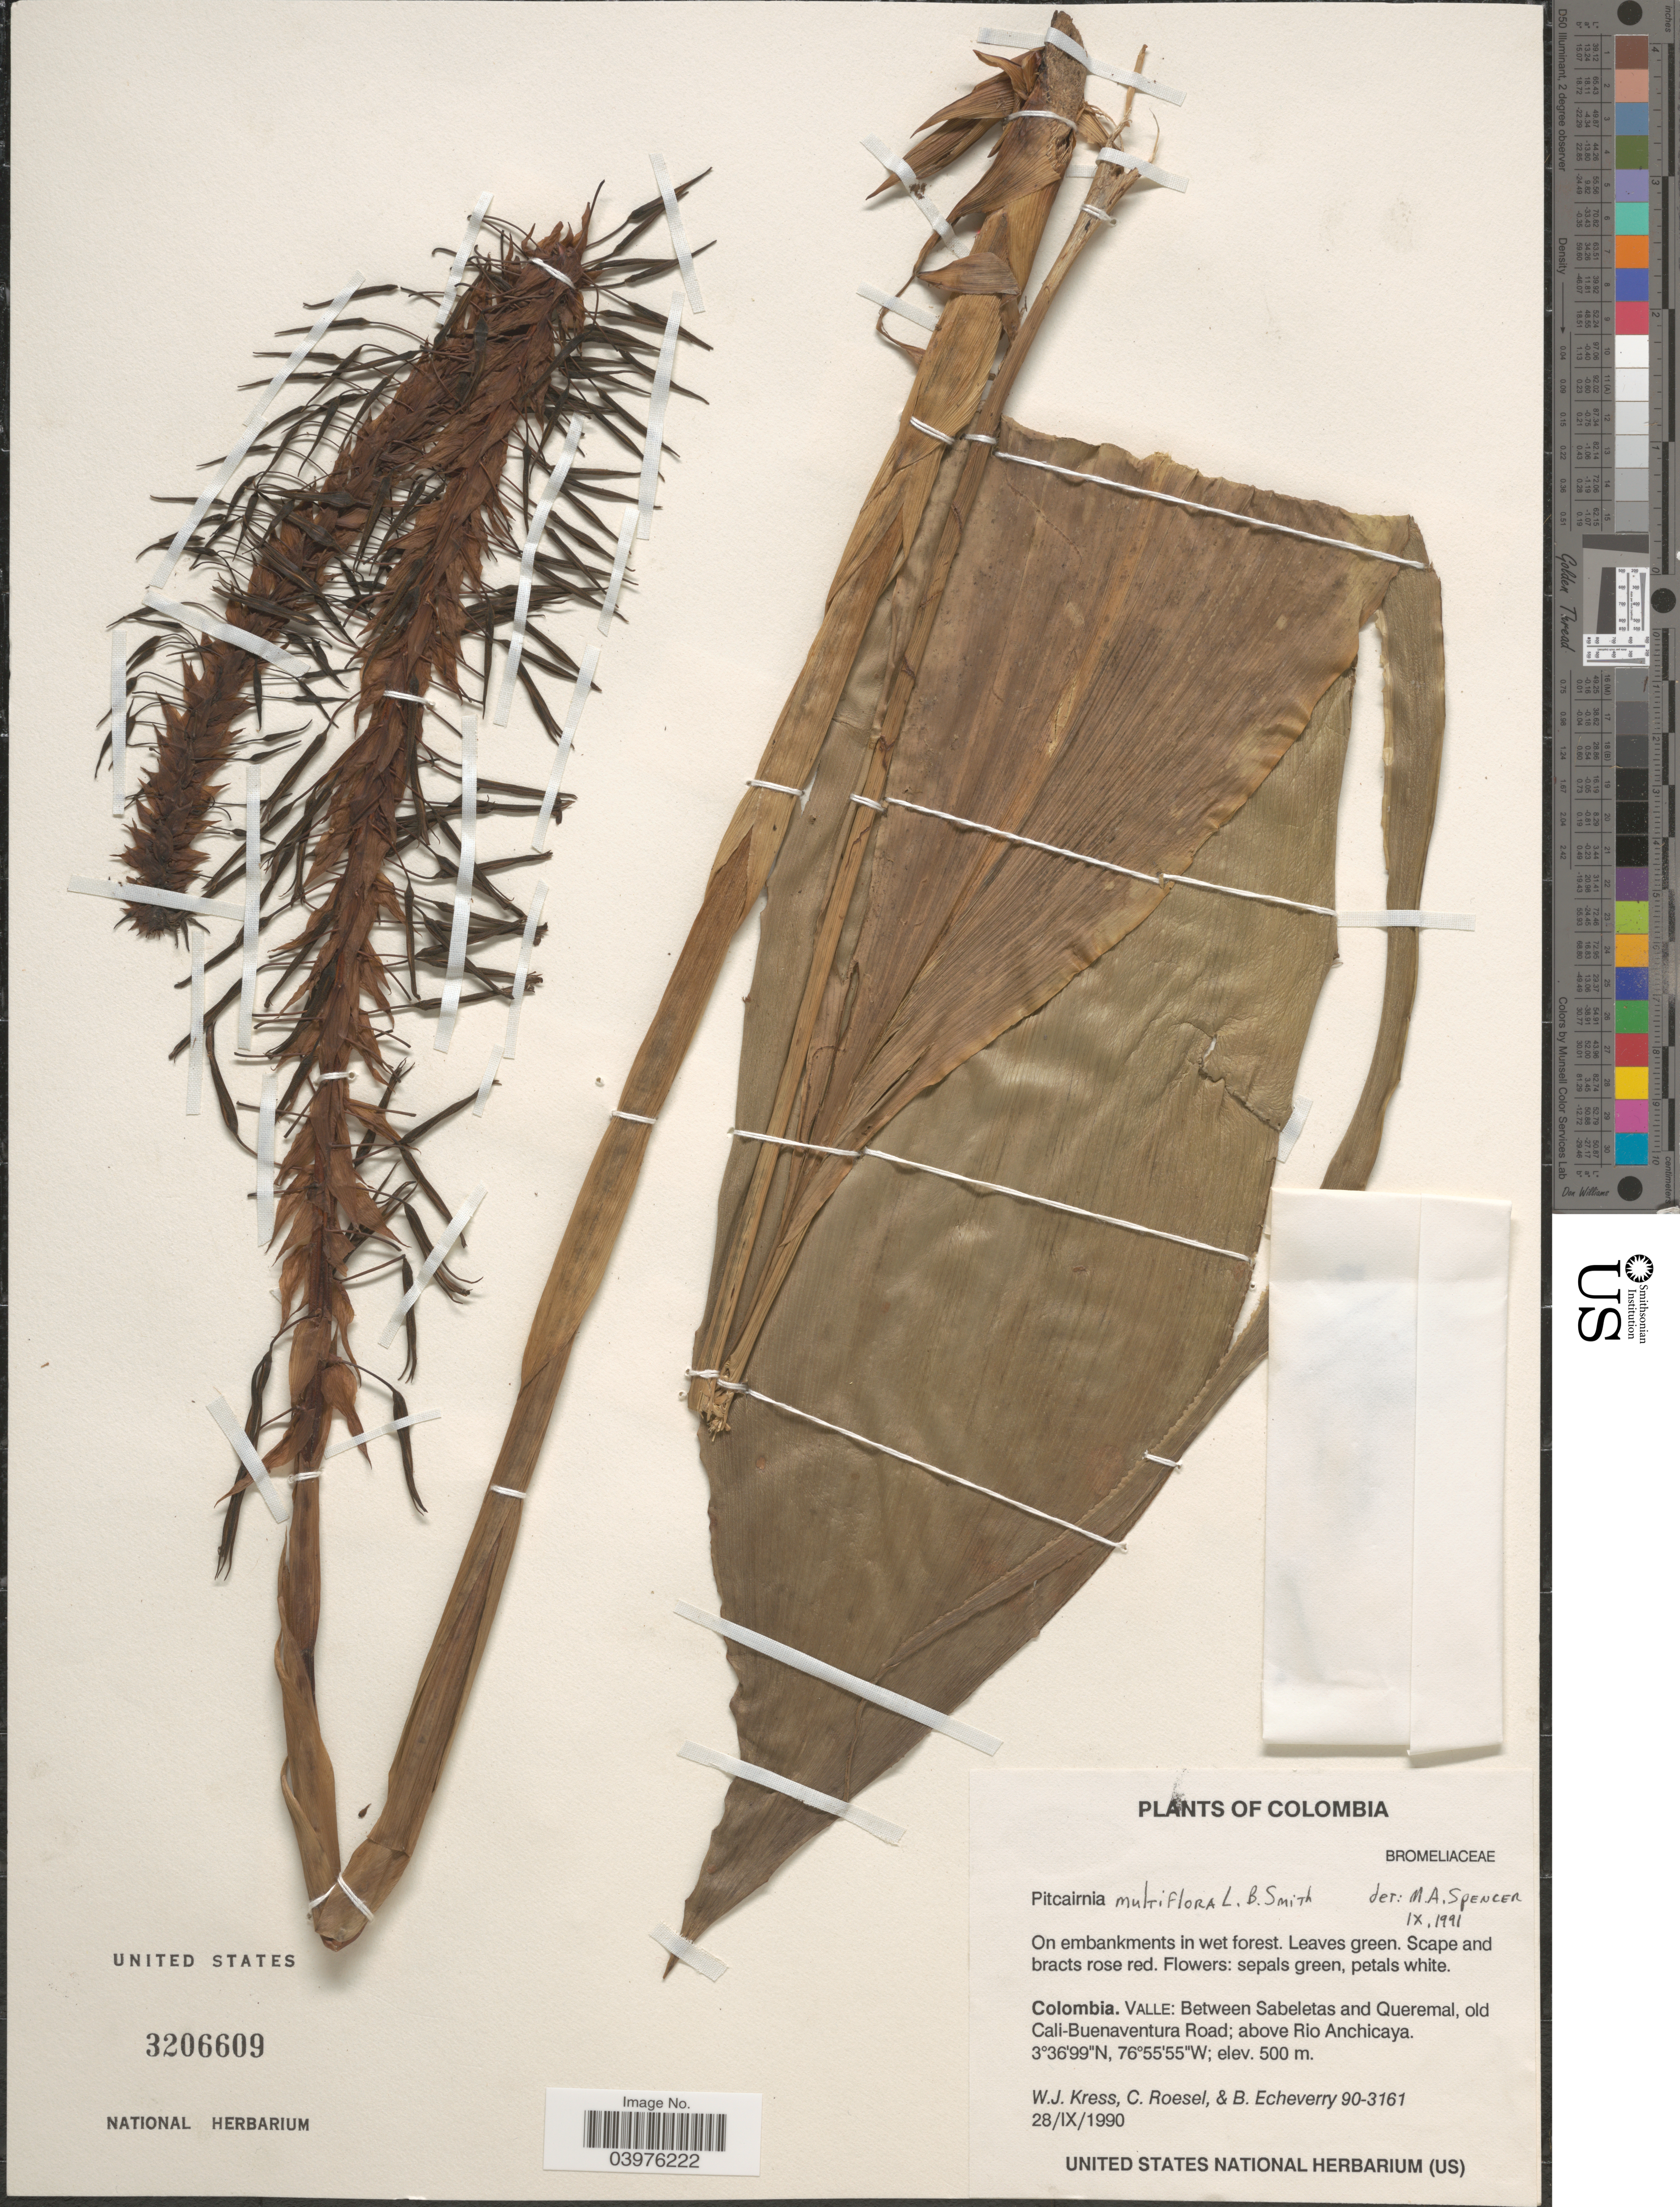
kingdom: Plantae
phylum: Tracheophyta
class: Liliopsida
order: Poales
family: Bromeliaceae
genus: Pitcairnia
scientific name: Pitcairnia multiflora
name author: L.B. Sm.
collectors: W. J. Kress, C. S. Roesel & B. Echeverry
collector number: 90-3161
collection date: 1990-09-28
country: Colombia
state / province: Valle del Cauca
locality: On embankments in wet forest. Between Sabeletas and Queremal, old Cali-Buenaventura Road; above Rio Anchicaya.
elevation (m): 500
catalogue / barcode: US 3206609